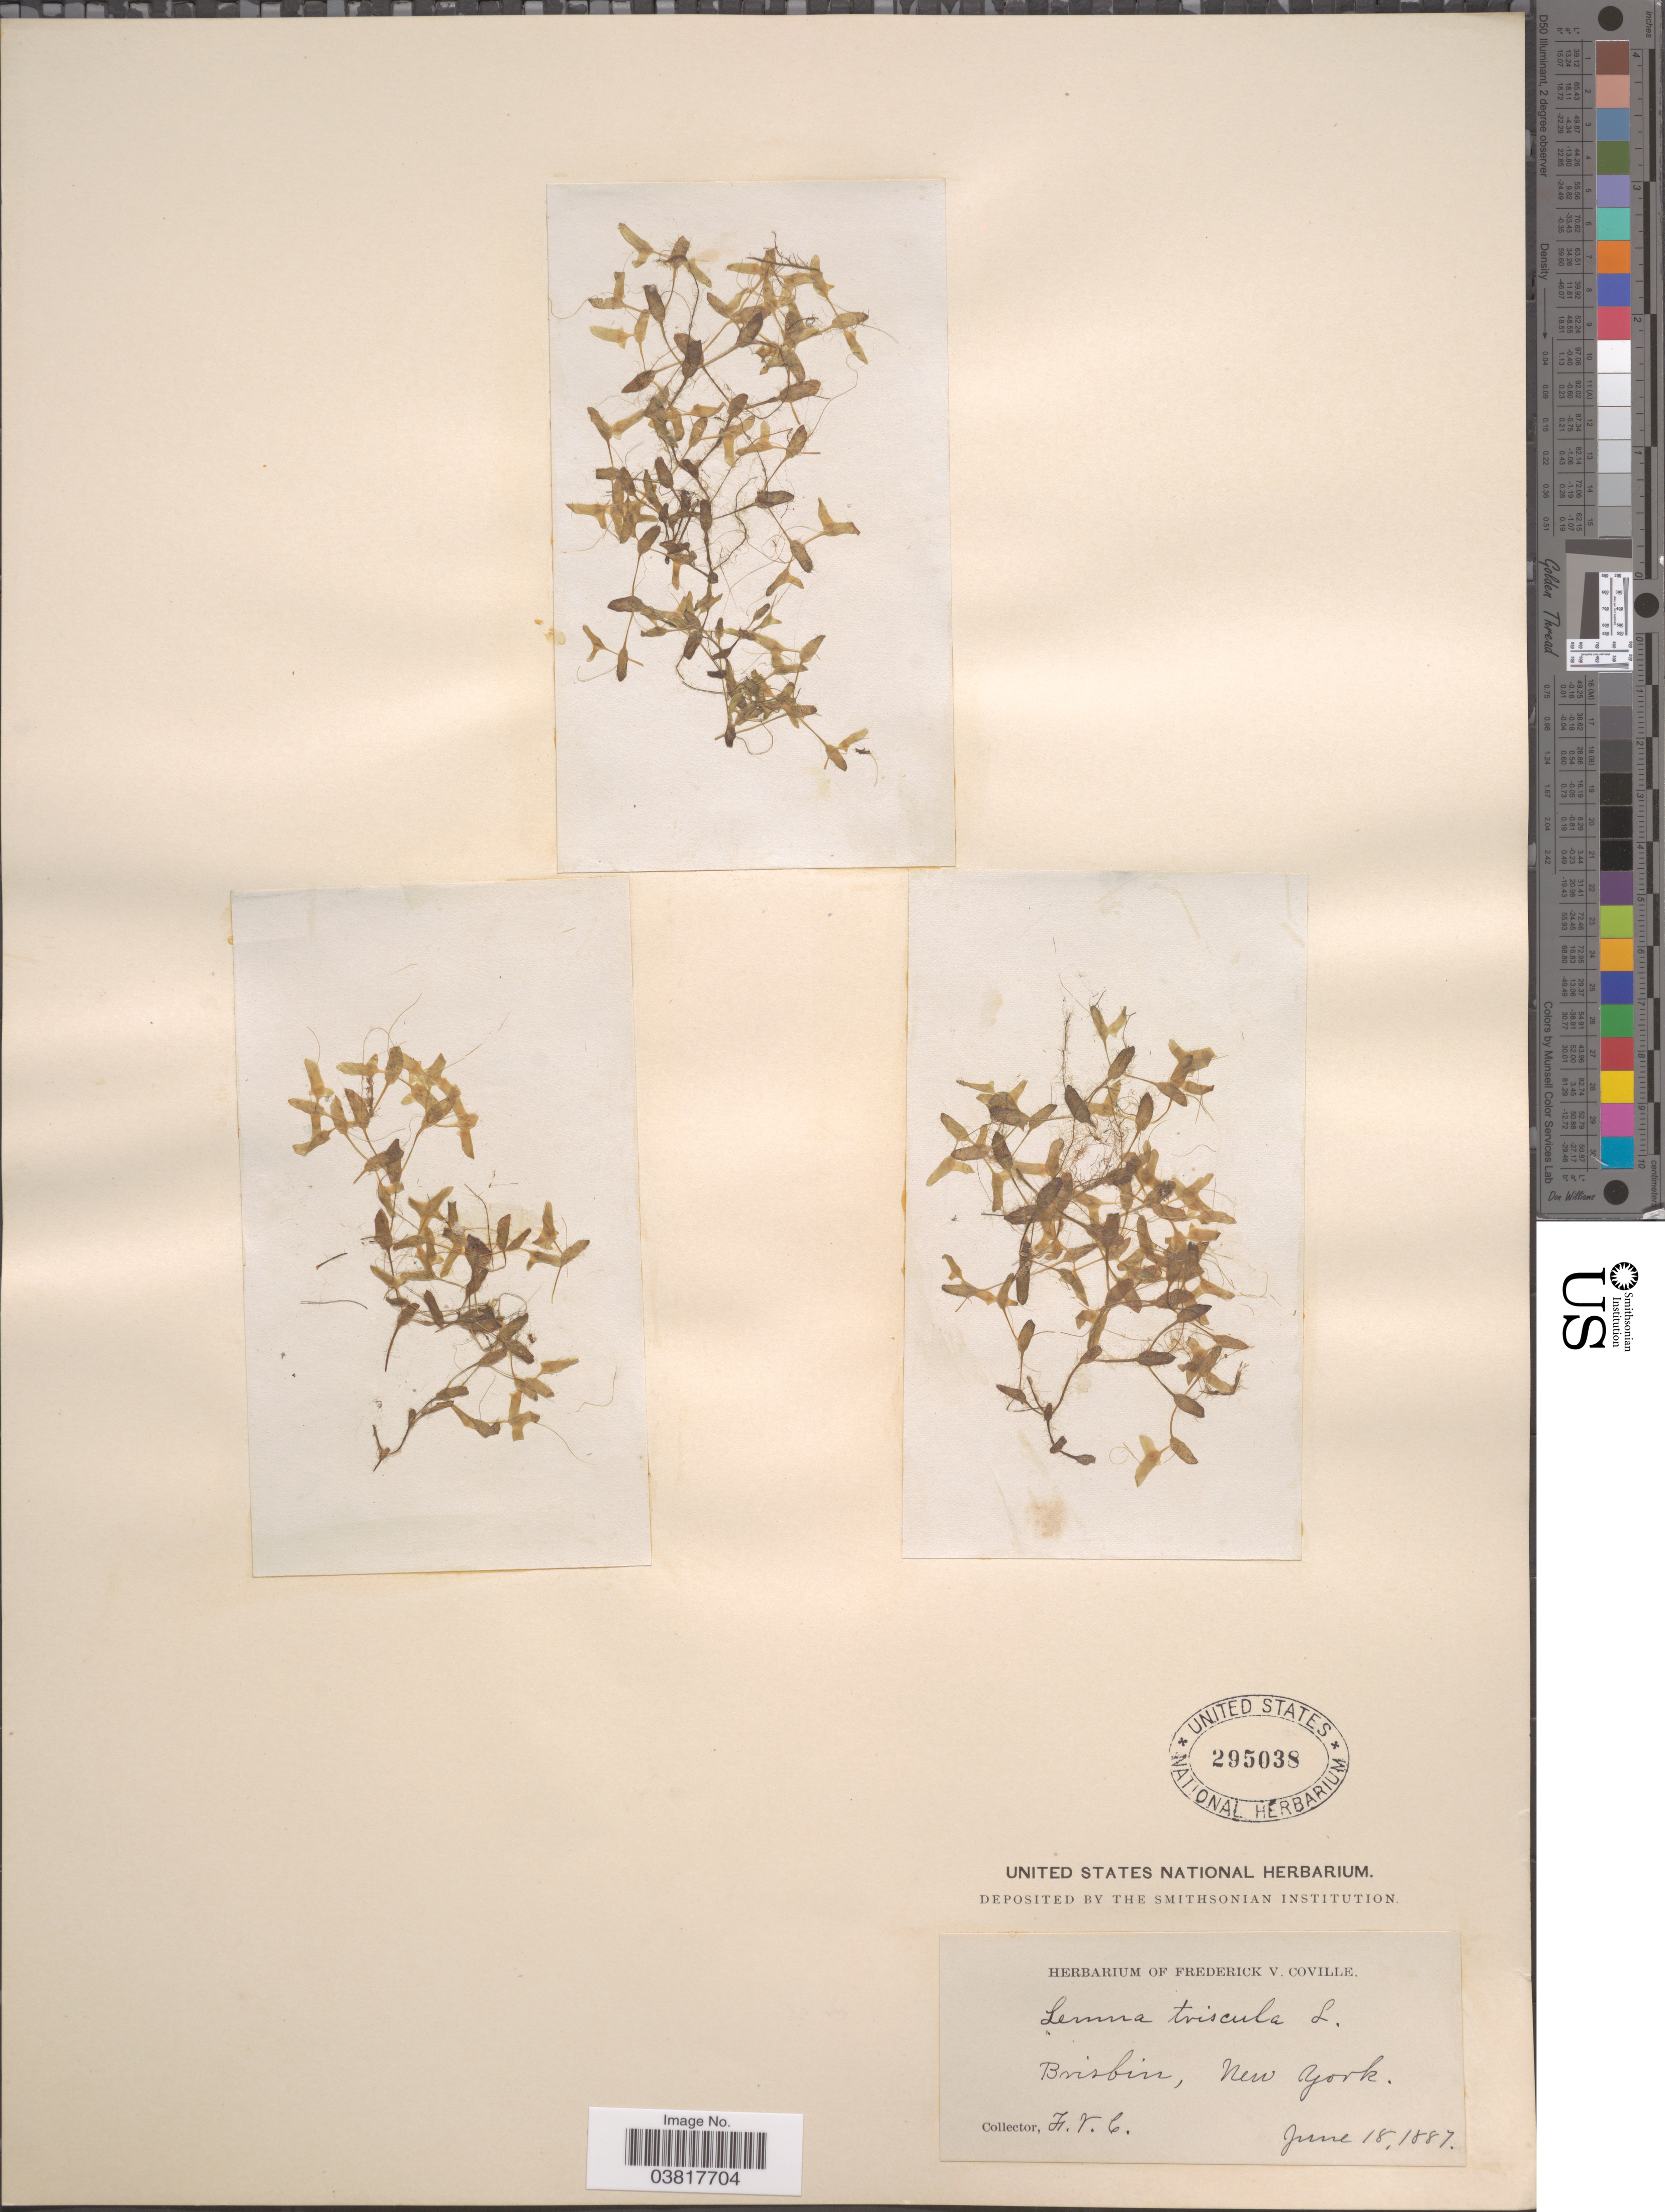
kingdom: Plantae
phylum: Tracheophyta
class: Liliopsida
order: Alismatales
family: Araceae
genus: Lemna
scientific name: Lemna trisulca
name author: L.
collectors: F. V. Coville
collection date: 1887-06-18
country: United States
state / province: New York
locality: Brisbin.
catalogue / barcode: US 295038